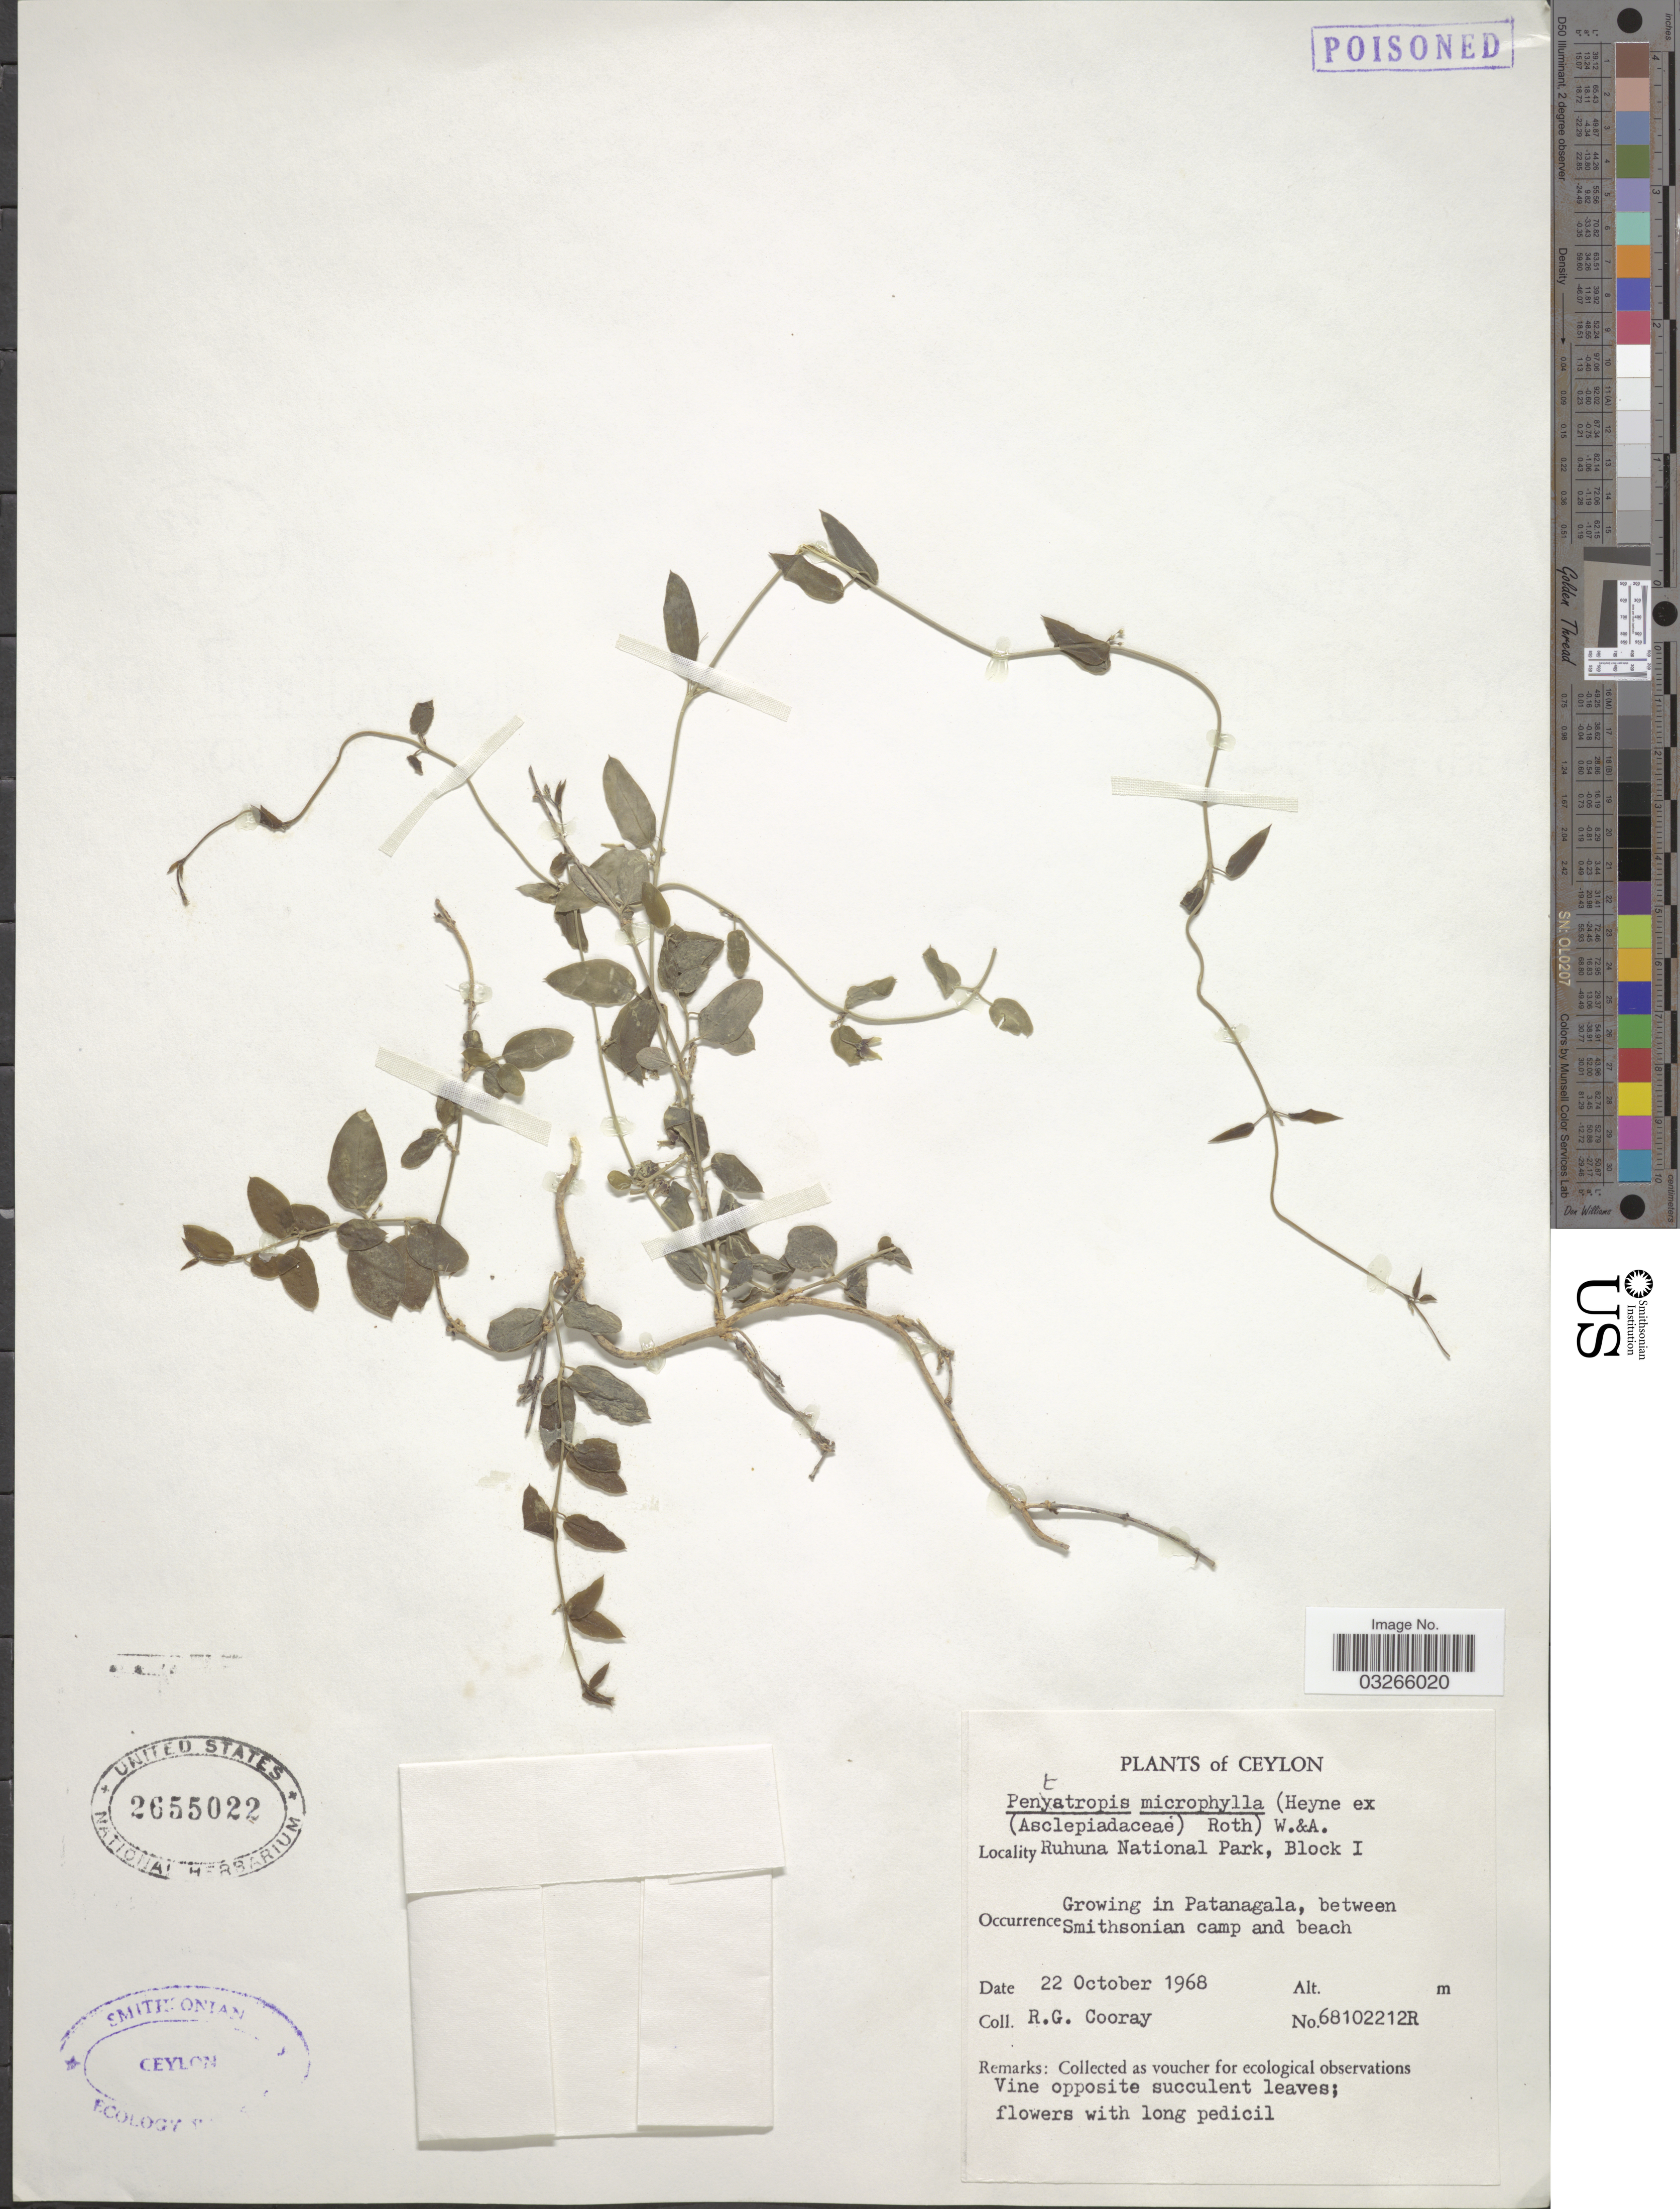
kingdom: Plantae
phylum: Tracheophyta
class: Magnoliopsida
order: Gentianales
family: Apocynaceae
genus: Pentatropis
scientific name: Pentatropis microphylla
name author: (A. Roth ex Schult.) Wight & Arn.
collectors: R. Cooray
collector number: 68102212R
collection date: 1968-10-22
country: Sri Lanka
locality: Ceylon. Ruhuna National Park, Block I. Growing in Patanagala, between Smithsonian camp and beach.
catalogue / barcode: US 2655022